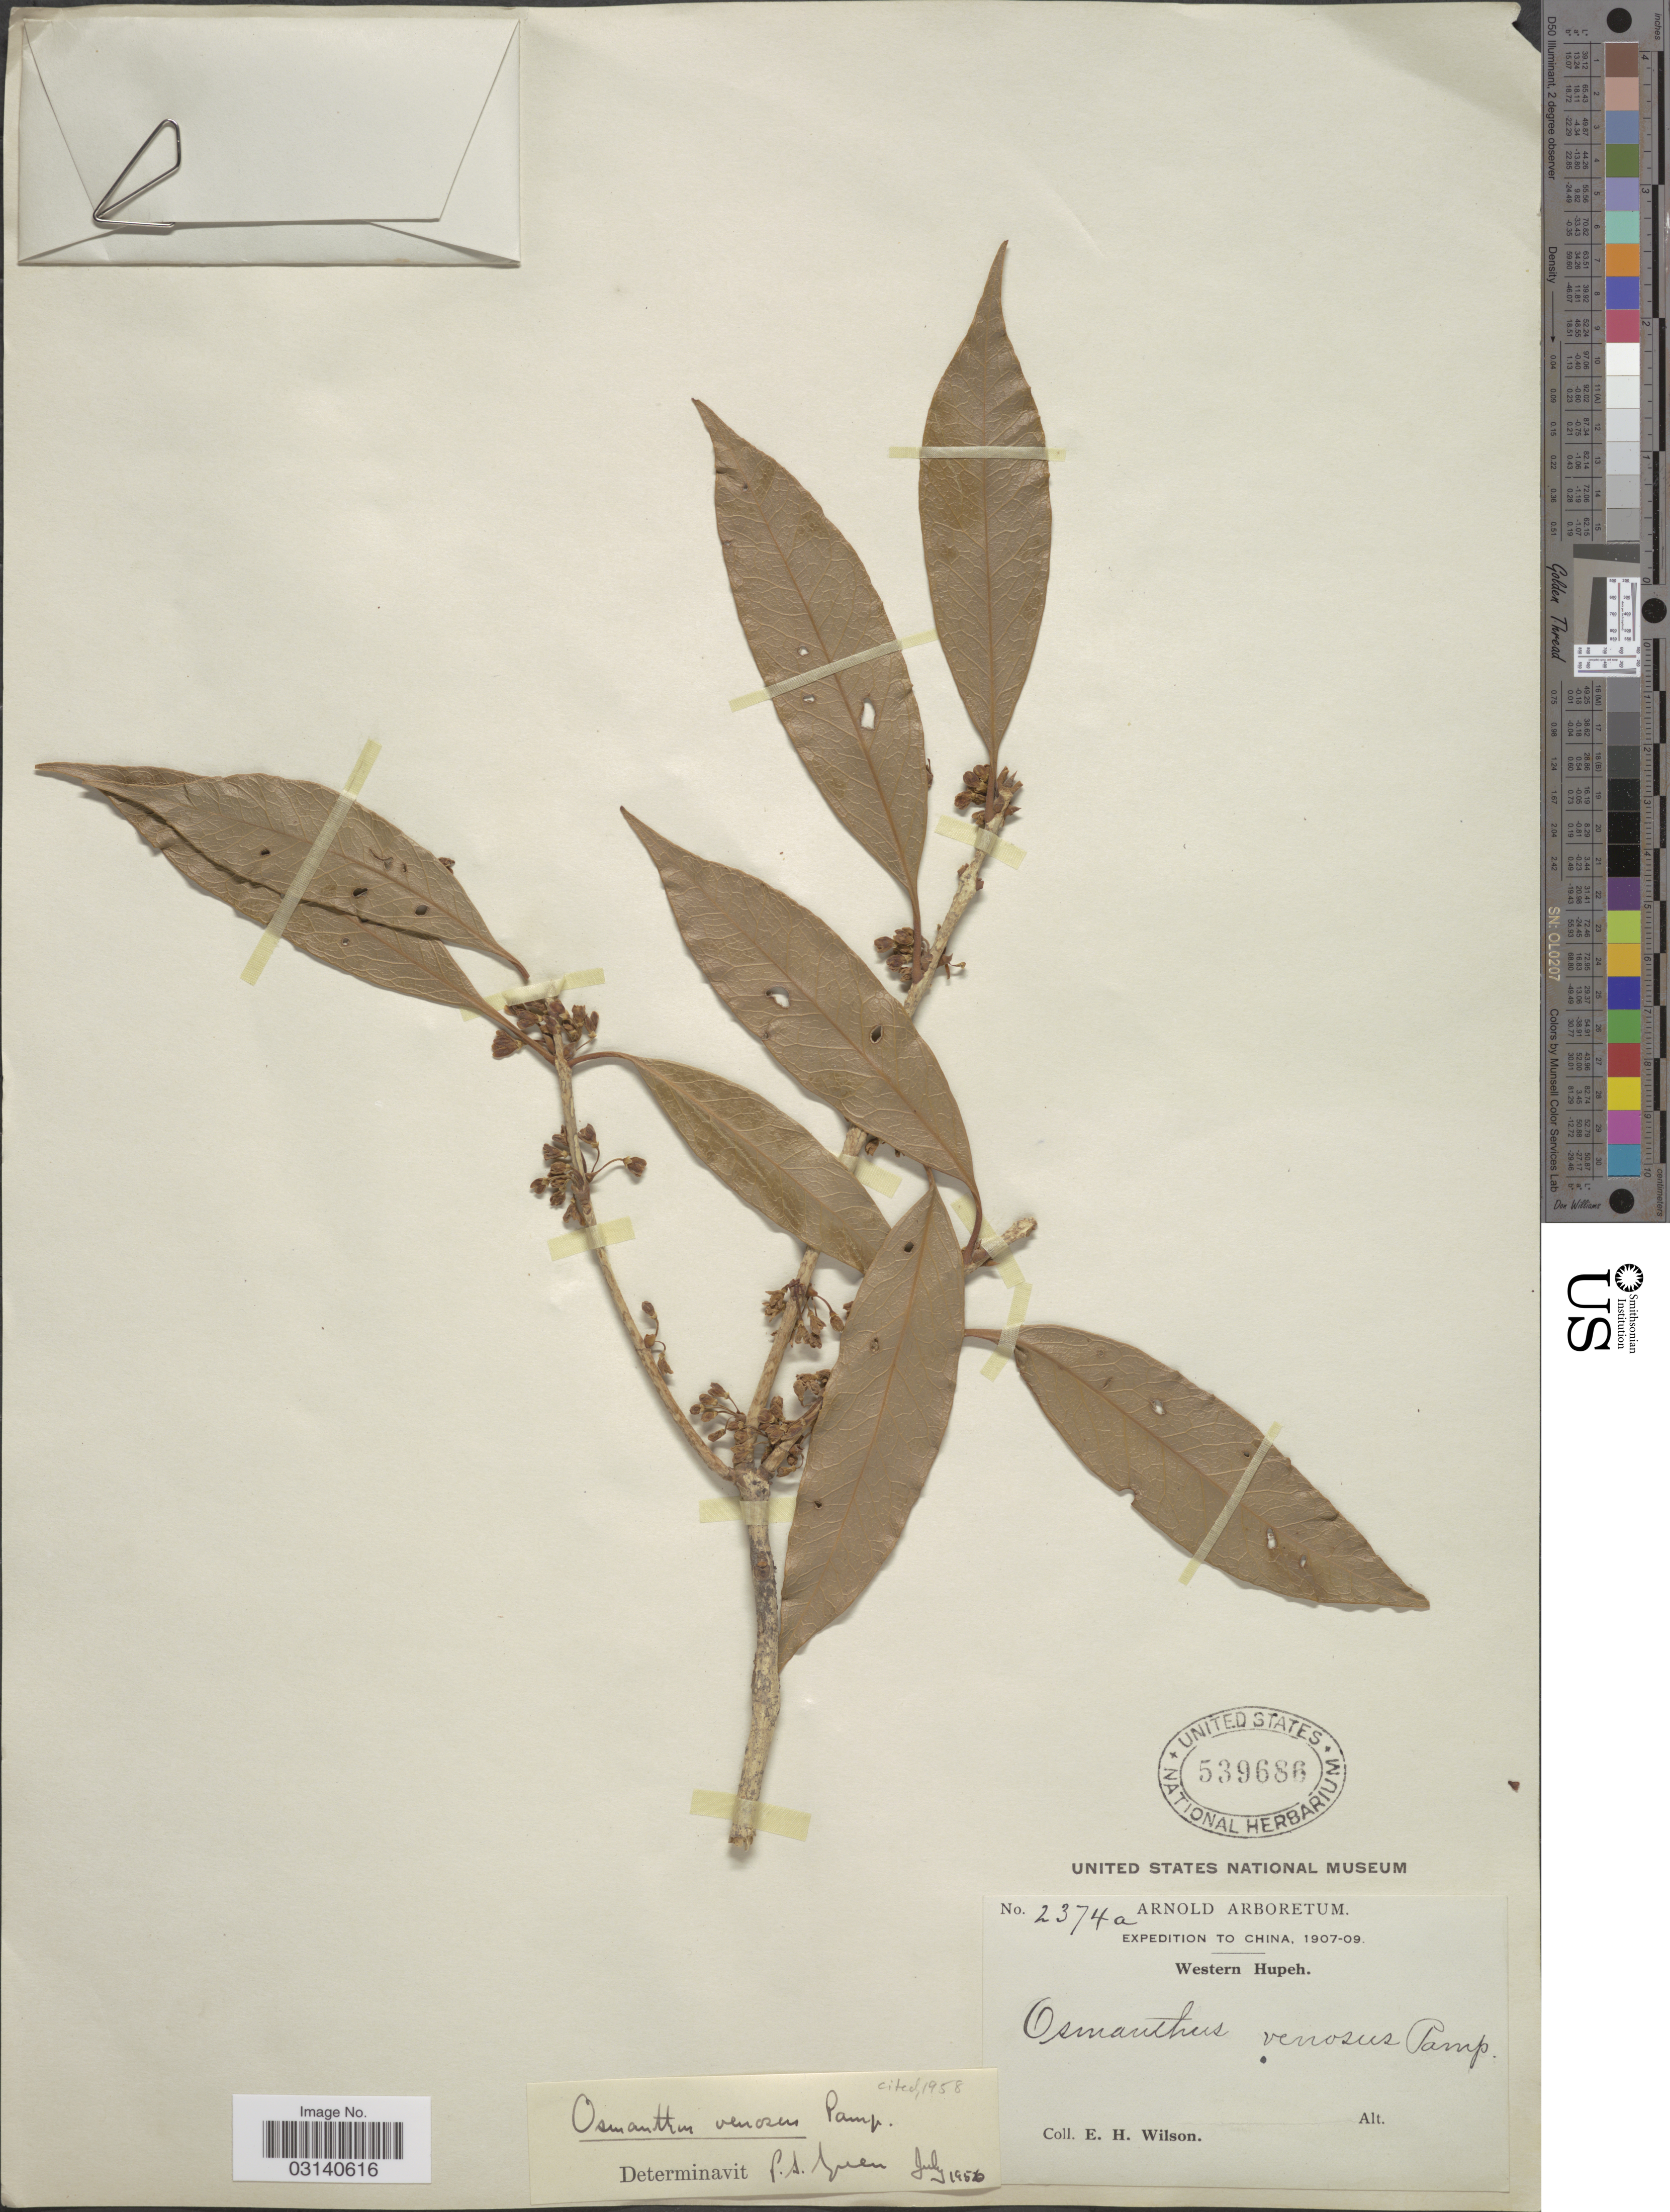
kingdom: Plantae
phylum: Tracheophyta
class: Magnoliopsida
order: Lamiales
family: Oleaceae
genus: Osmanthus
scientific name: Osmanthus venosus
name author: Pamp.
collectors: E. Wilson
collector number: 2374a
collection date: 1907/1909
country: China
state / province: Hubei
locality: Western Hupeh.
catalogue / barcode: US 539686